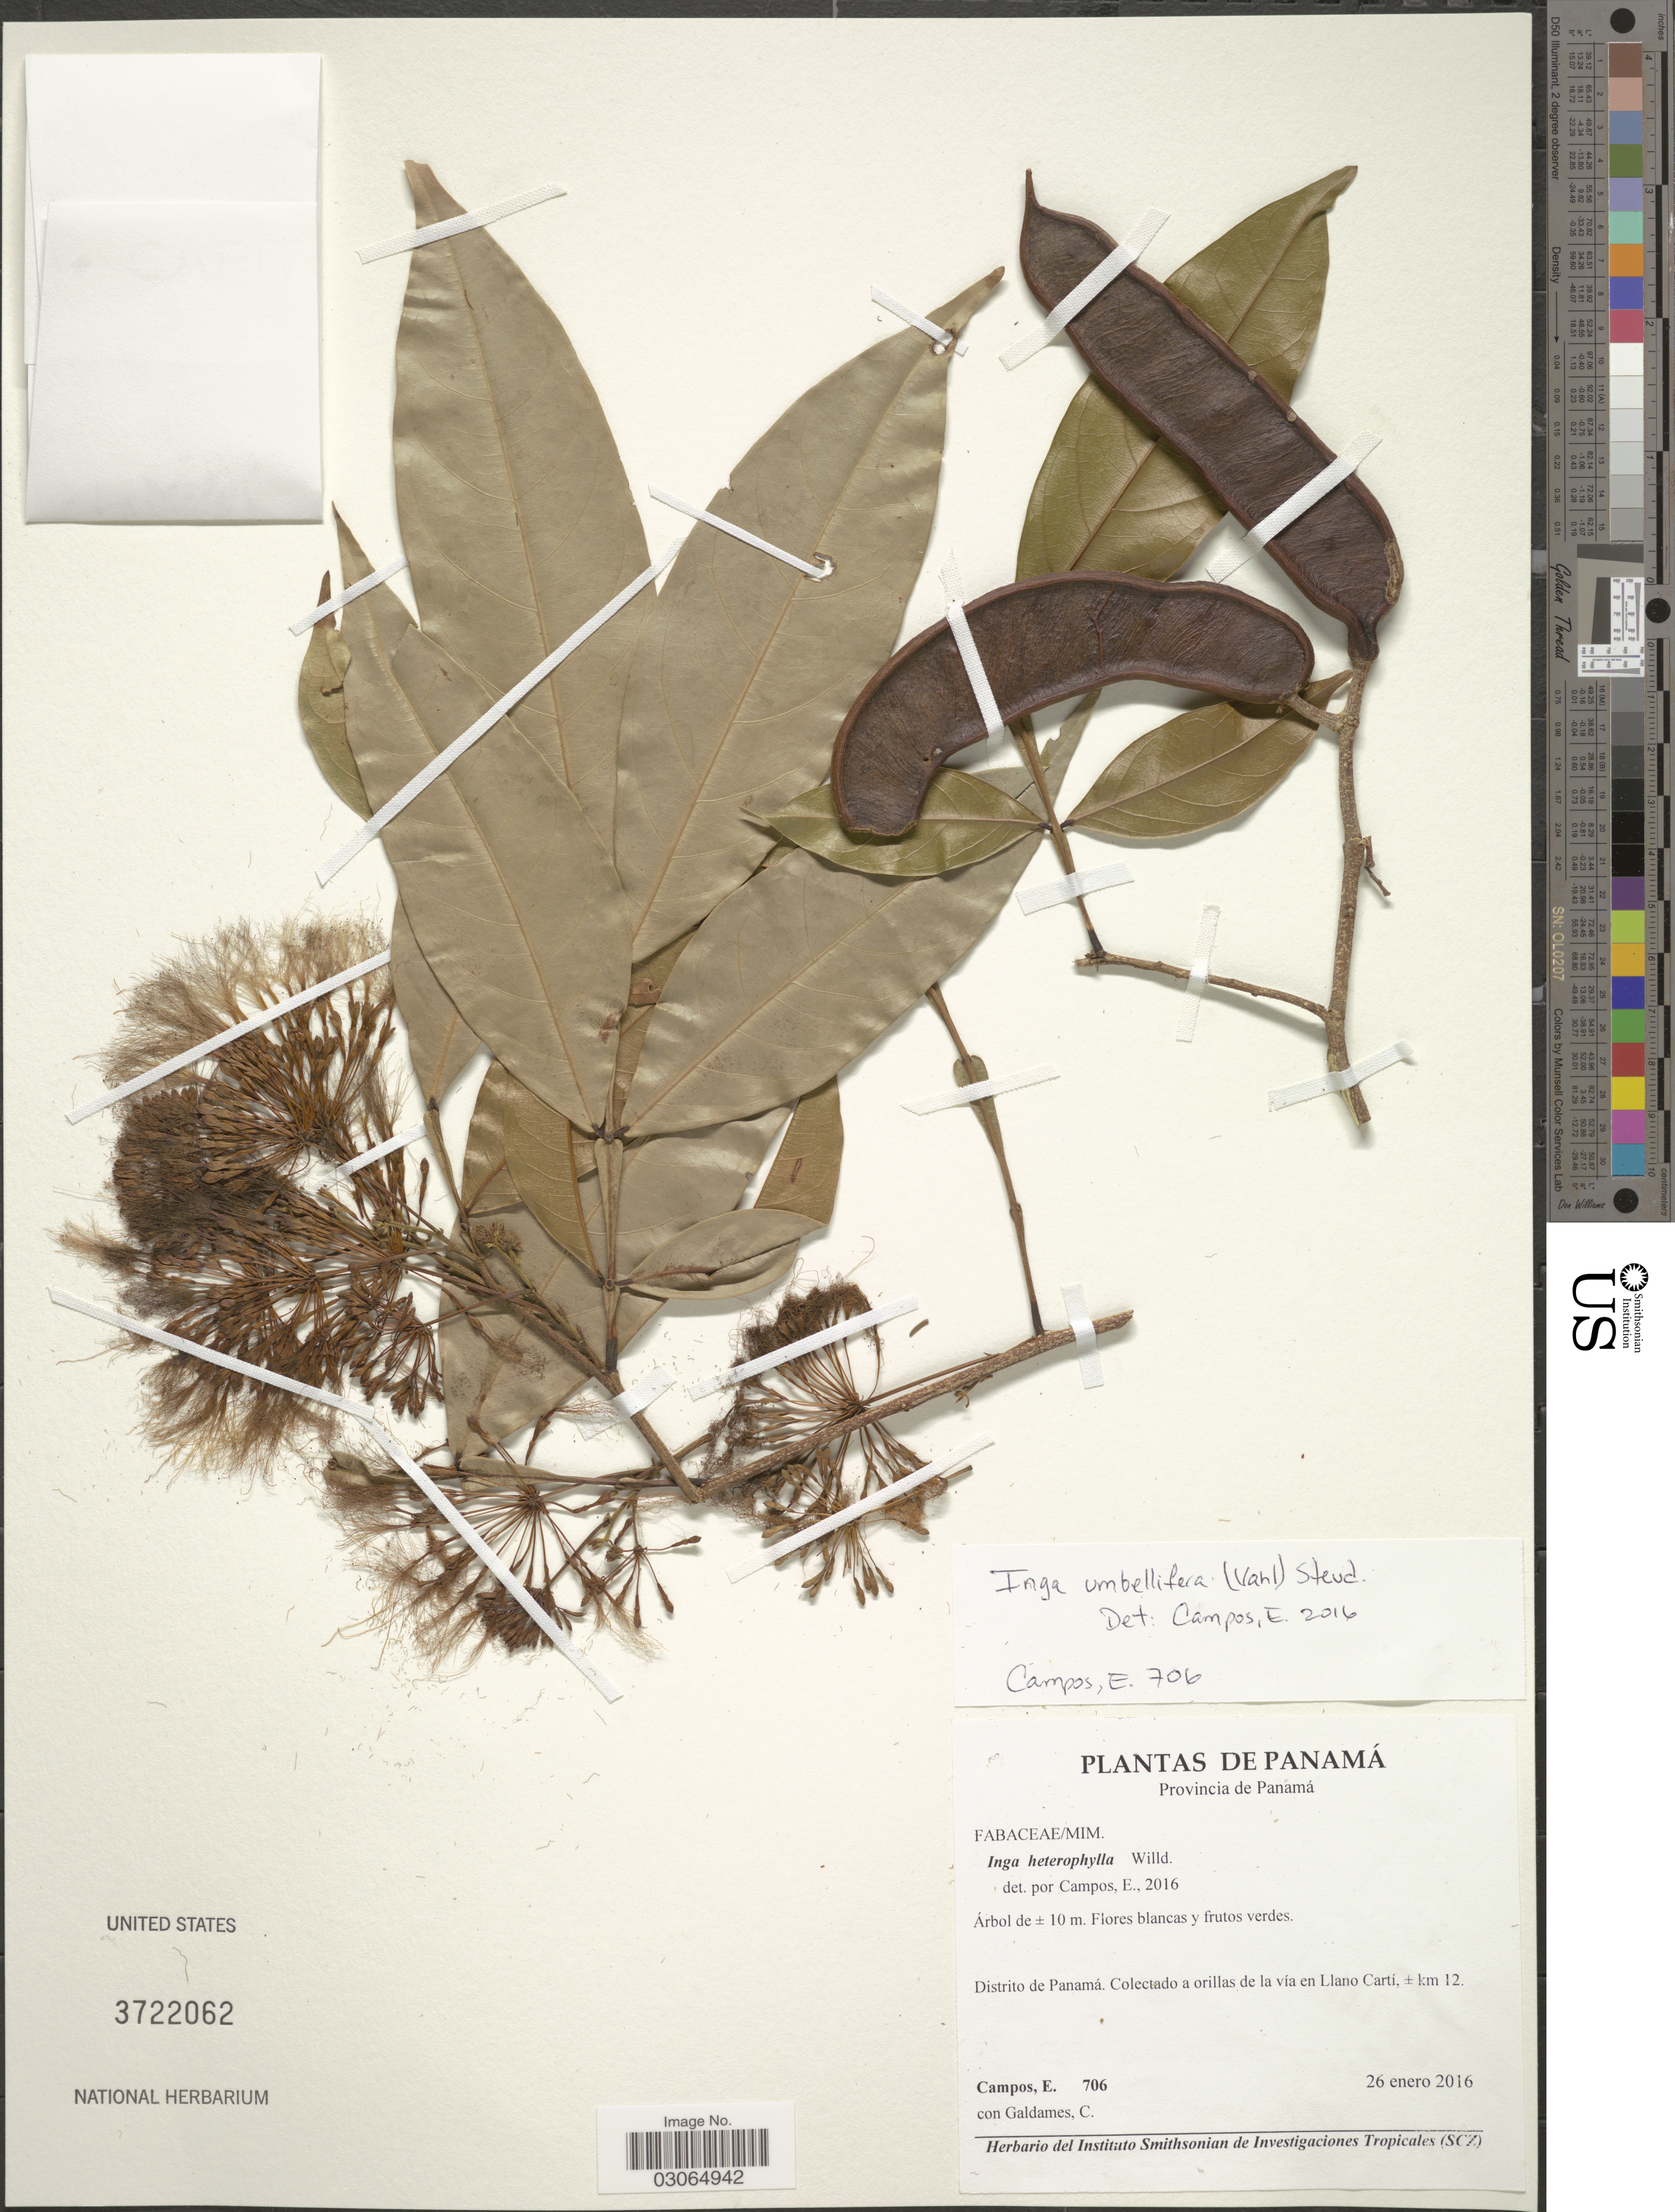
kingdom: Plantae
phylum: Tracheophyta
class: Magnoliopsida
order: Fabales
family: Fabaceae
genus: Inga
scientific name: Inga umbellifera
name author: (Vahl) Steud. ex DC.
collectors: E. Campos & C. Galdames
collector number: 706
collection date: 2016-01-26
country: Panama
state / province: Panamá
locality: Distrito de Panamá. A orillas de la vía en Llano Cartí, ± km 12.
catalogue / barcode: US 3722062